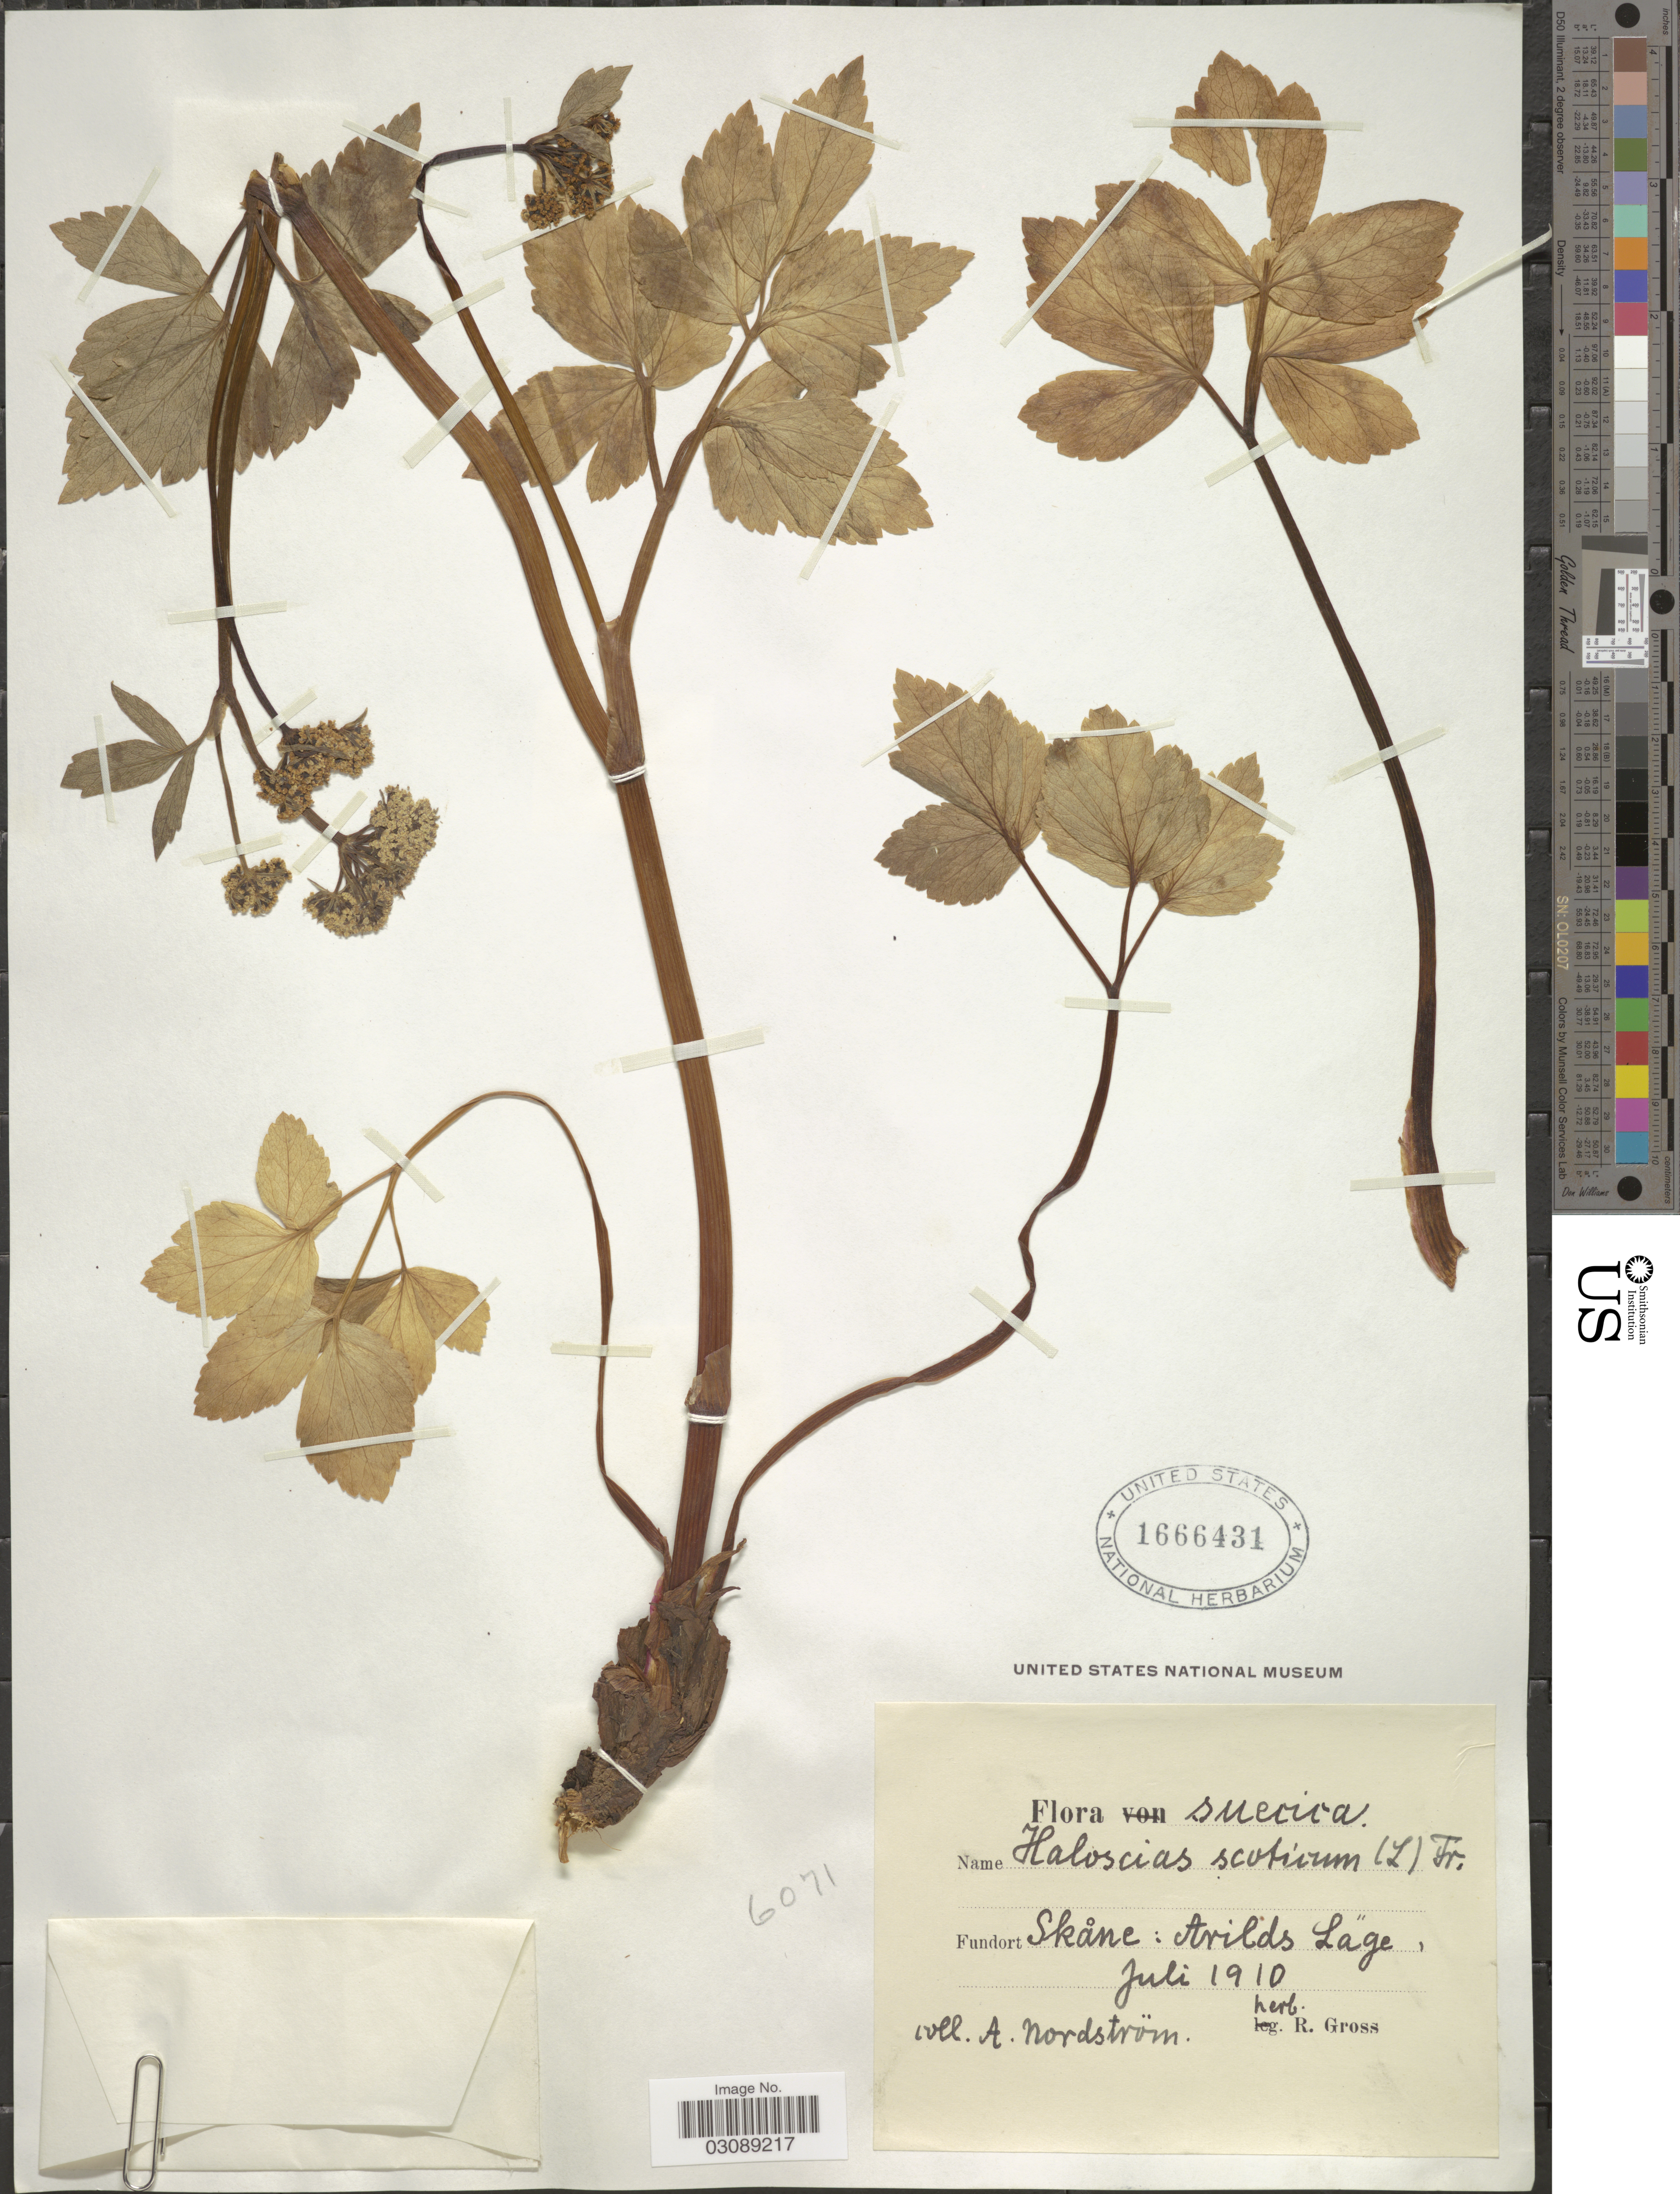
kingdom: Plantae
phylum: Tracheophyta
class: Magnoliopsida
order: Apiales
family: Apiaceae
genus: Ligusticum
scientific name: Ligusticum scoticum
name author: L.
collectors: A. Nordström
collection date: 1910-07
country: Sweden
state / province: Skåne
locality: Arilds Läge.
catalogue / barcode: US 1666431